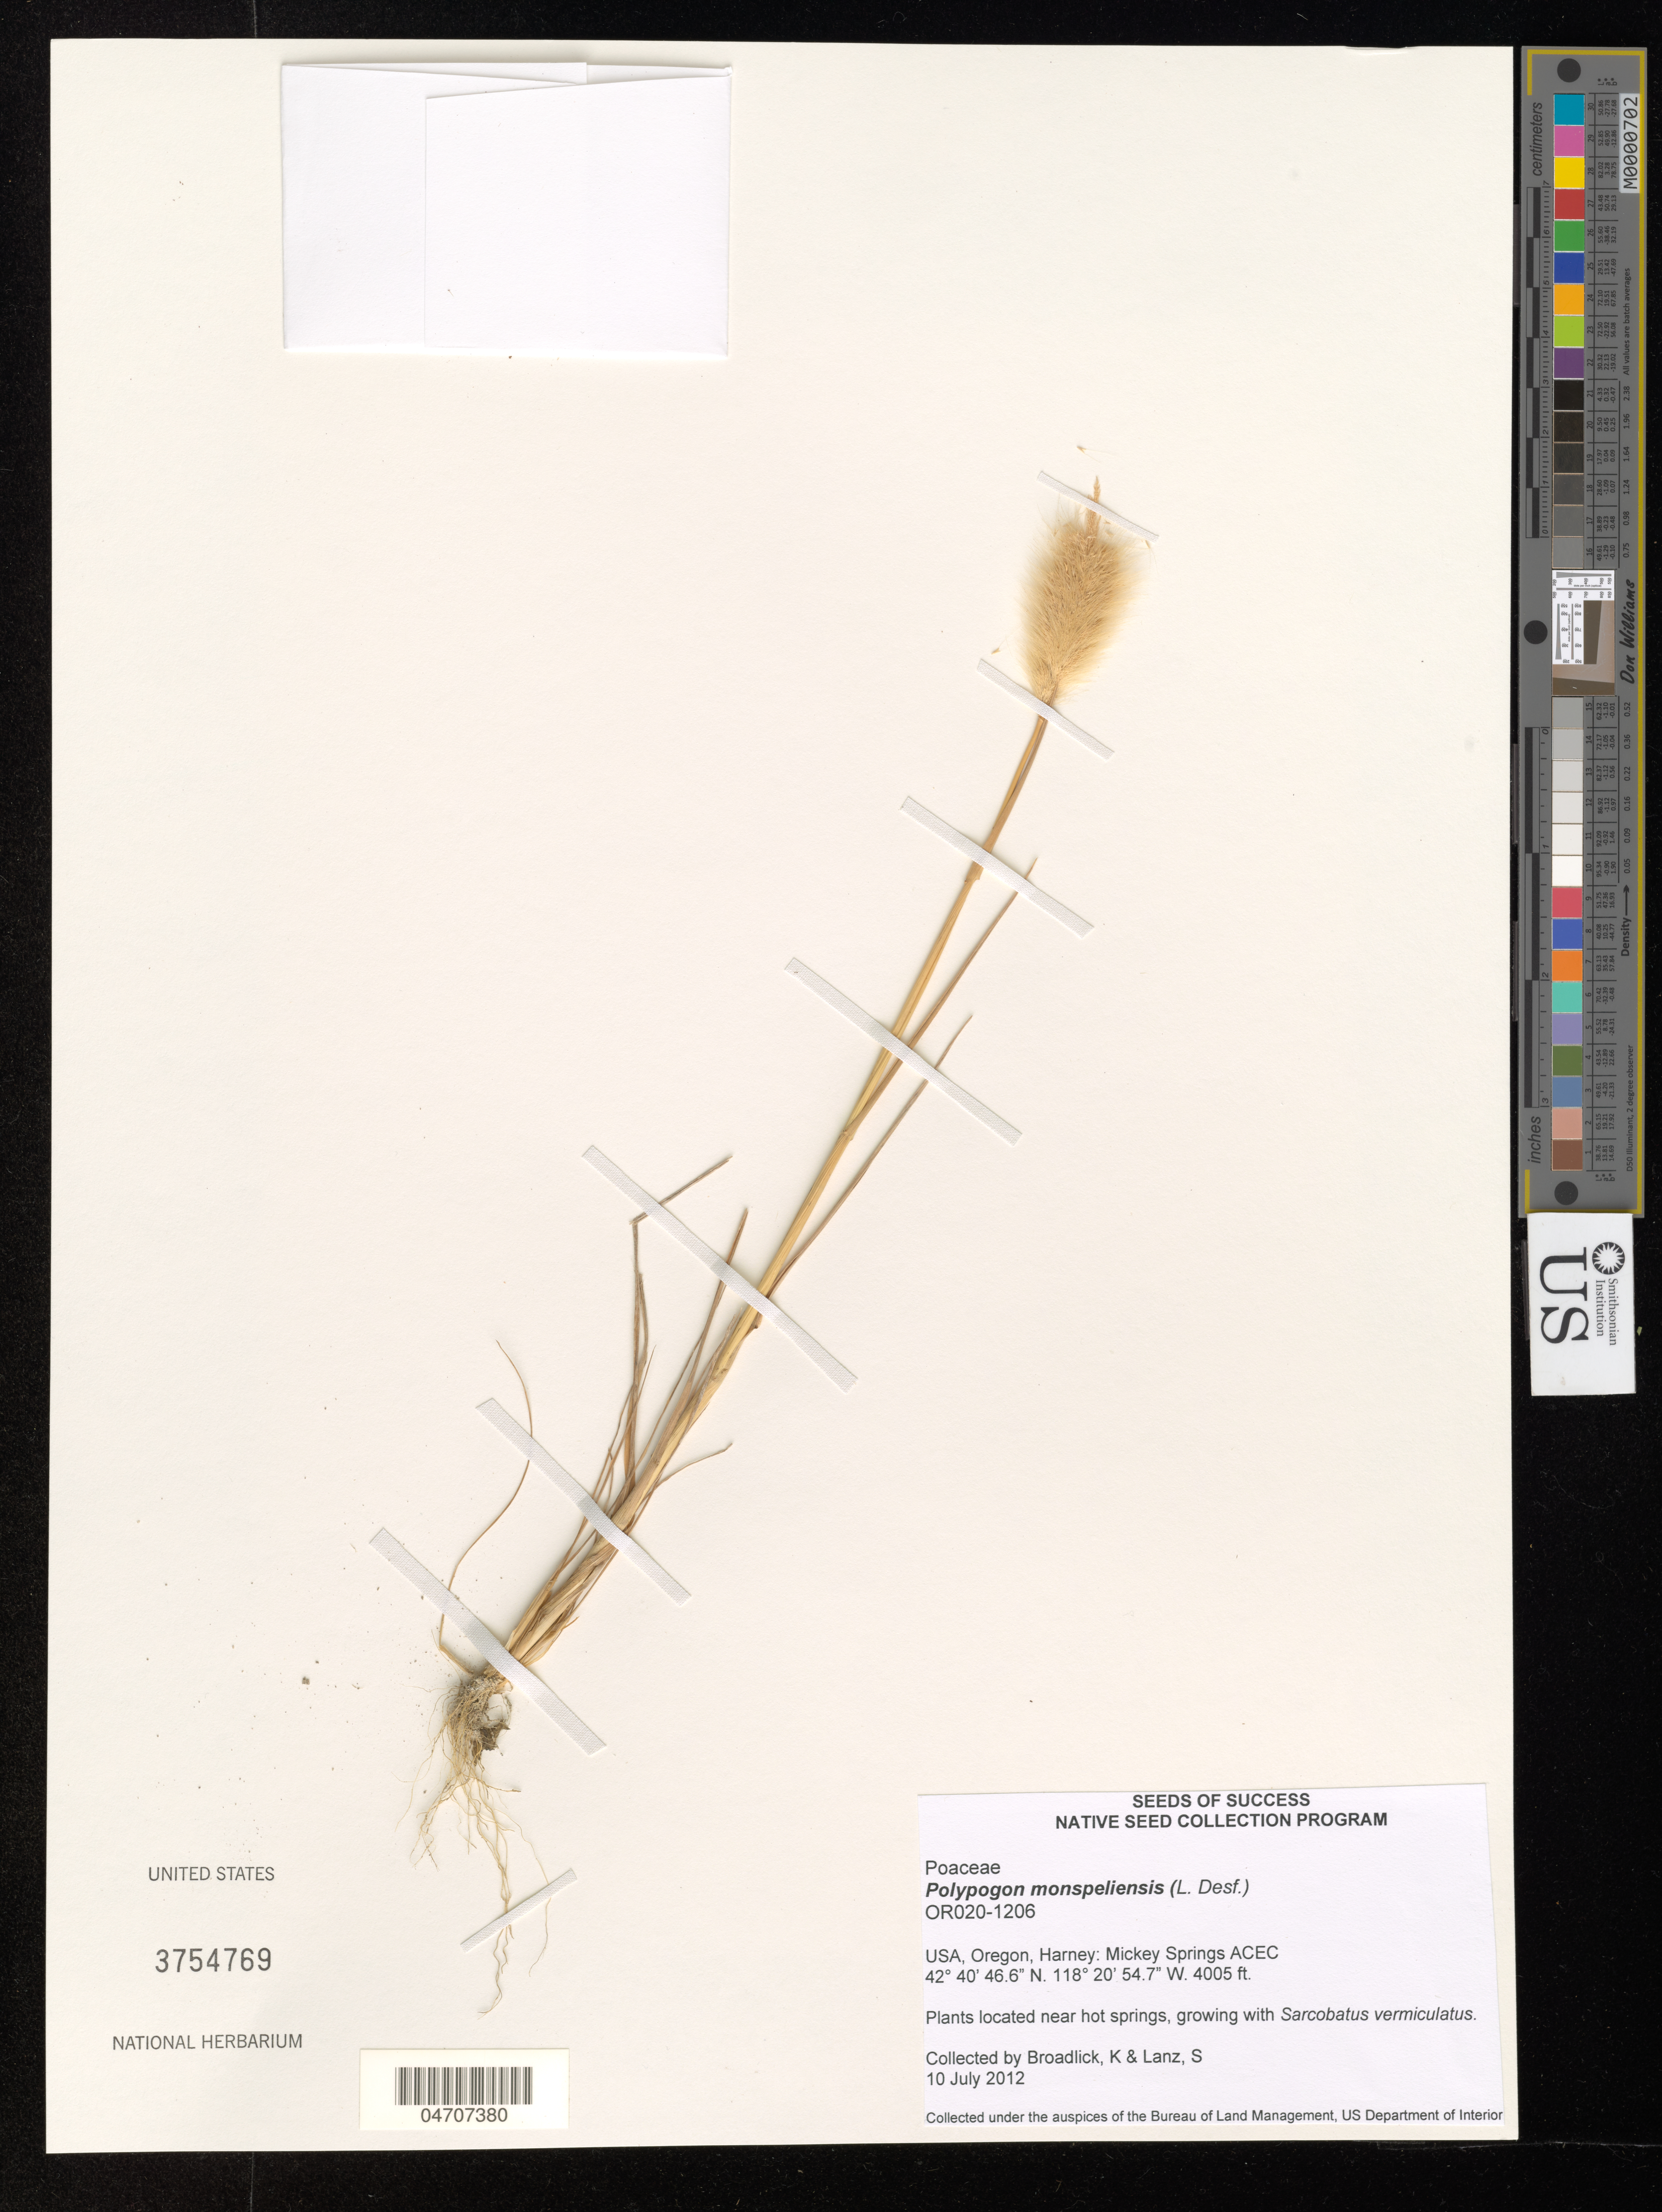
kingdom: Plantae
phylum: Tracheophyta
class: Liliopsida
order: Poales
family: Poaceae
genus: Polypogon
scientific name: Polypogon monspeliensis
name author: (L.) Desf.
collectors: C. Monroy & J. Dyer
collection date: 2012-07-10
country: United States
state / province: Oregon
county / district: Harney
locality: Harney: Mickey Springs ACEC. Near hot springs.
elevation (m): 1221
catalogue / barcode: US 3754769